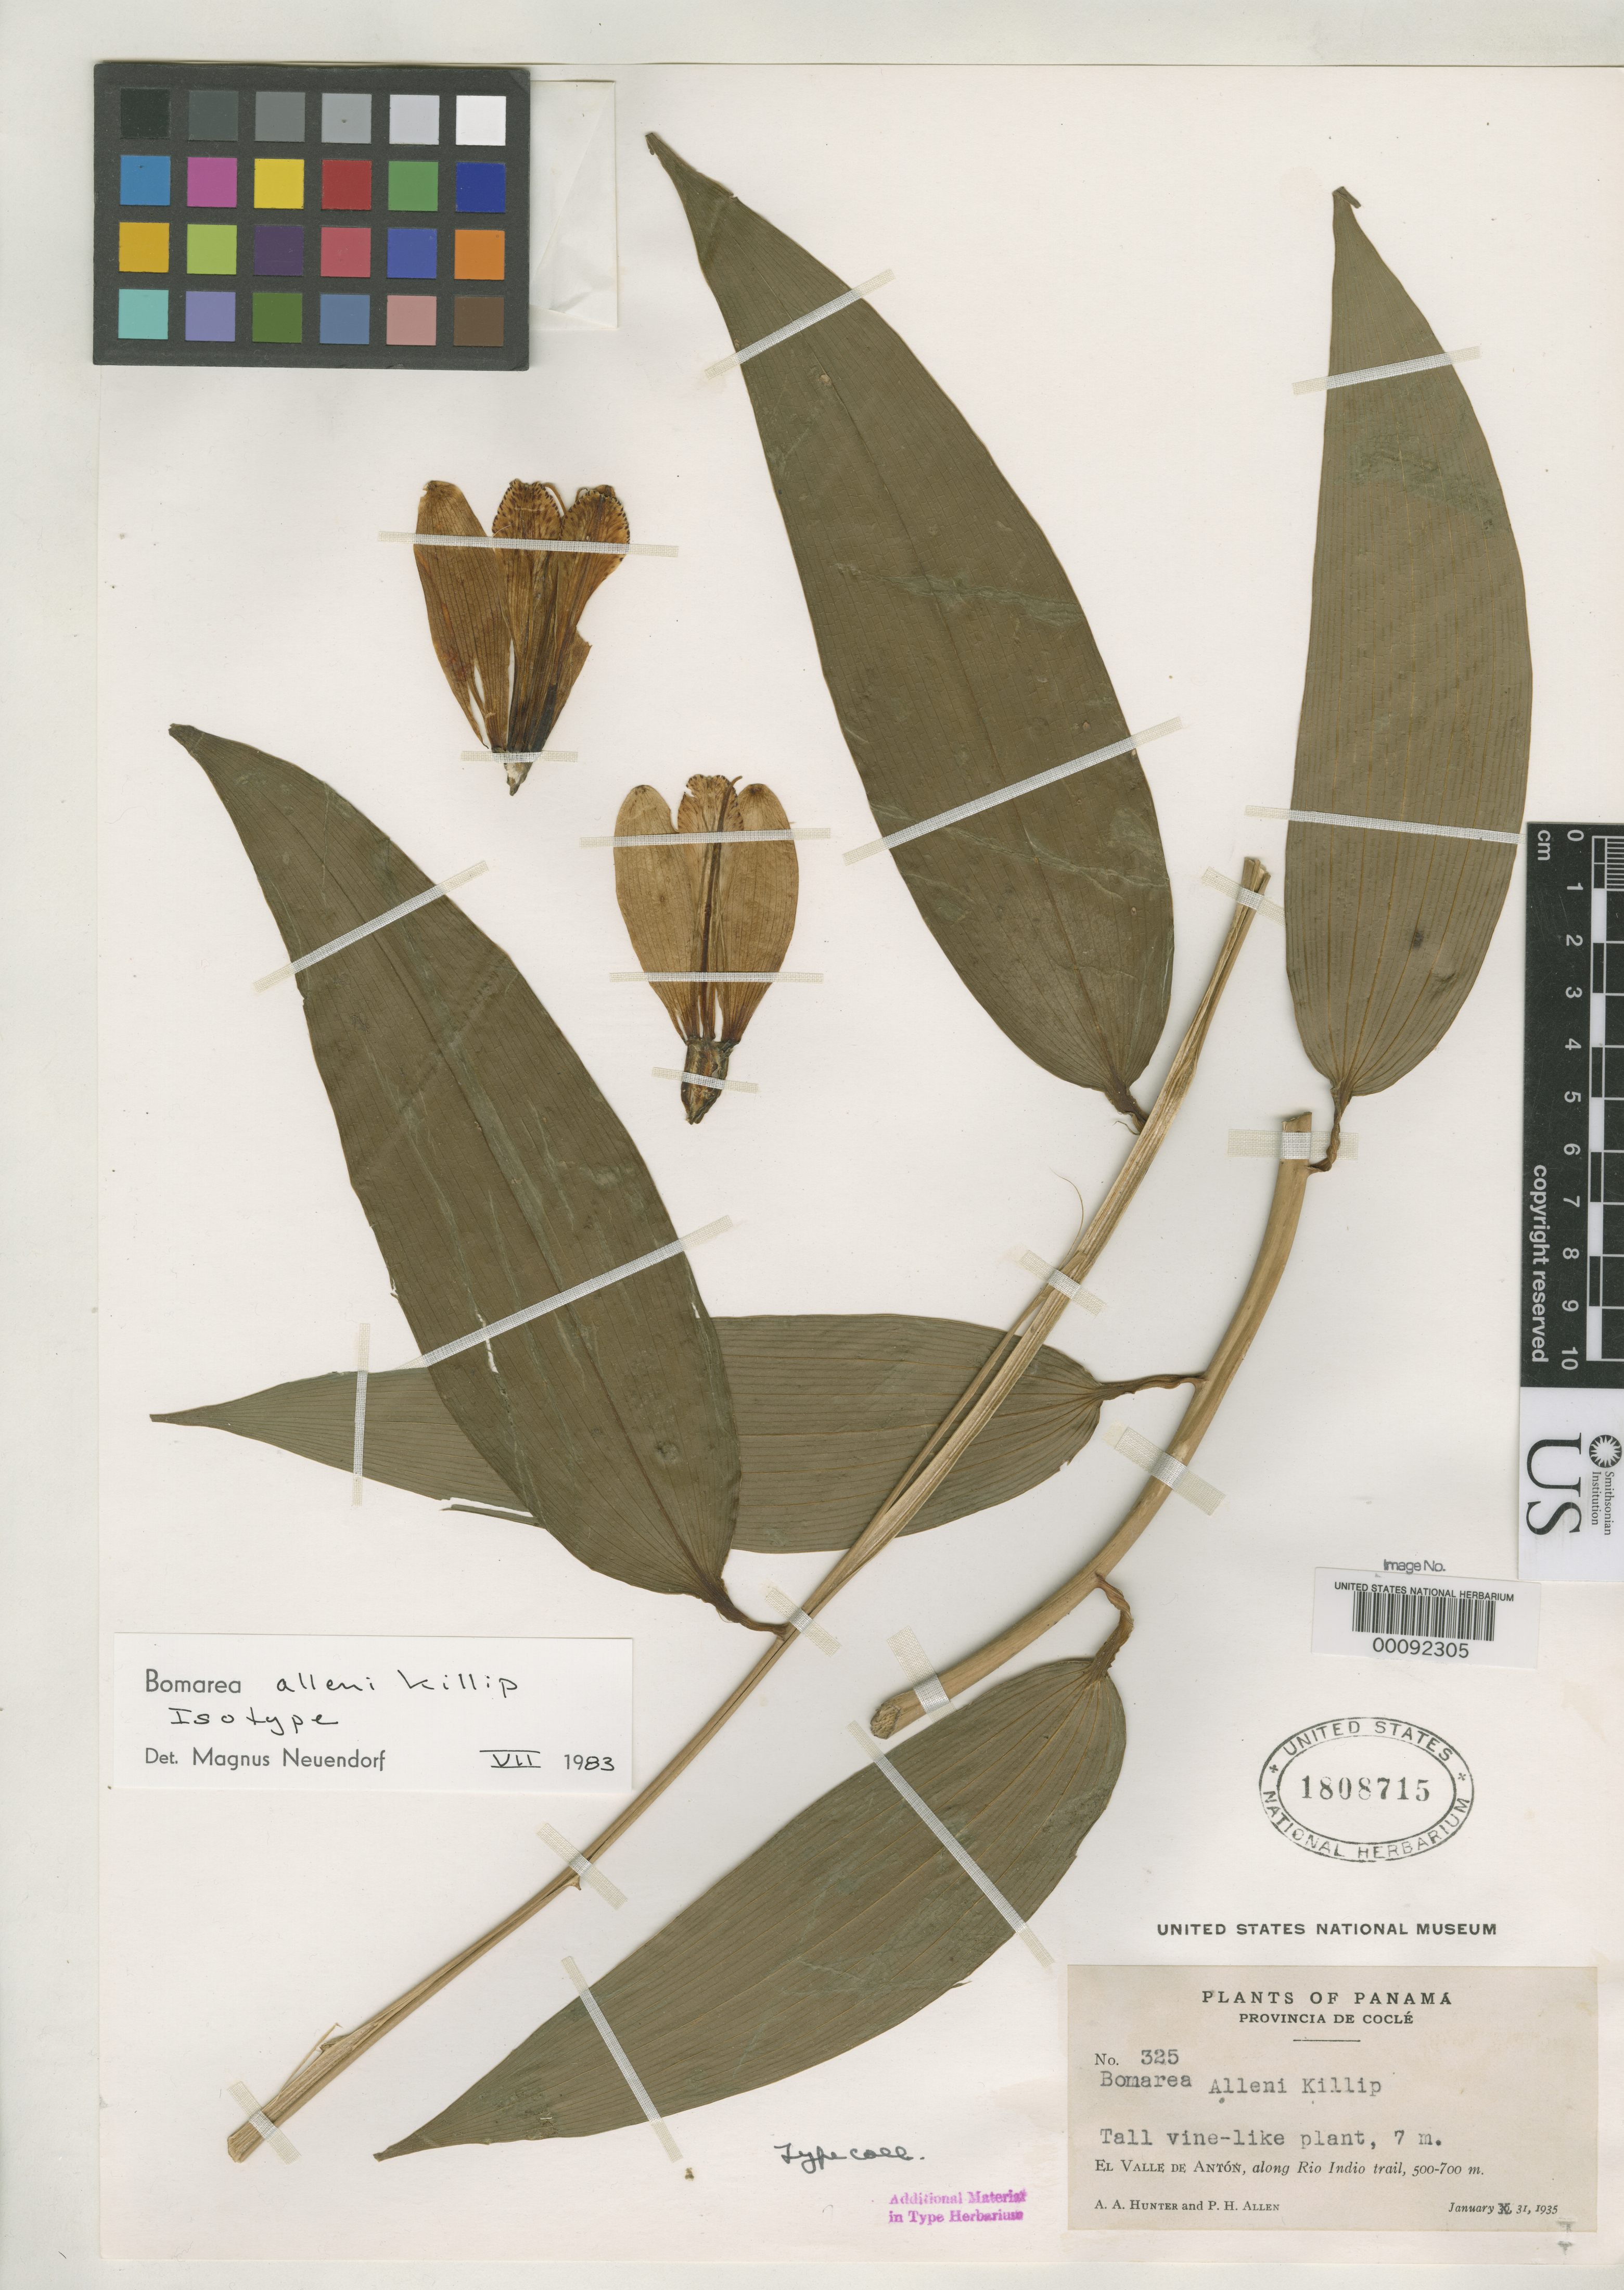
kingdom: Plantae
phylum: Tracheophyta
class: Liliopsida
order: Liliales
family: Alstroemeriaceae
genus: Bomarea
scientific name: Bomarea allenii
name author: Killip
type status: Isotype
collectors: A. Hunter & P. H. Allen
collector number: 325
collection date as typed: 31 Jan 1935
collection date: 1935-01-31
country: Panama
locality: El Valle De Anton, along Rio Indio Trail.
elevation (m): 500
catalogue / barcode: US 1808715